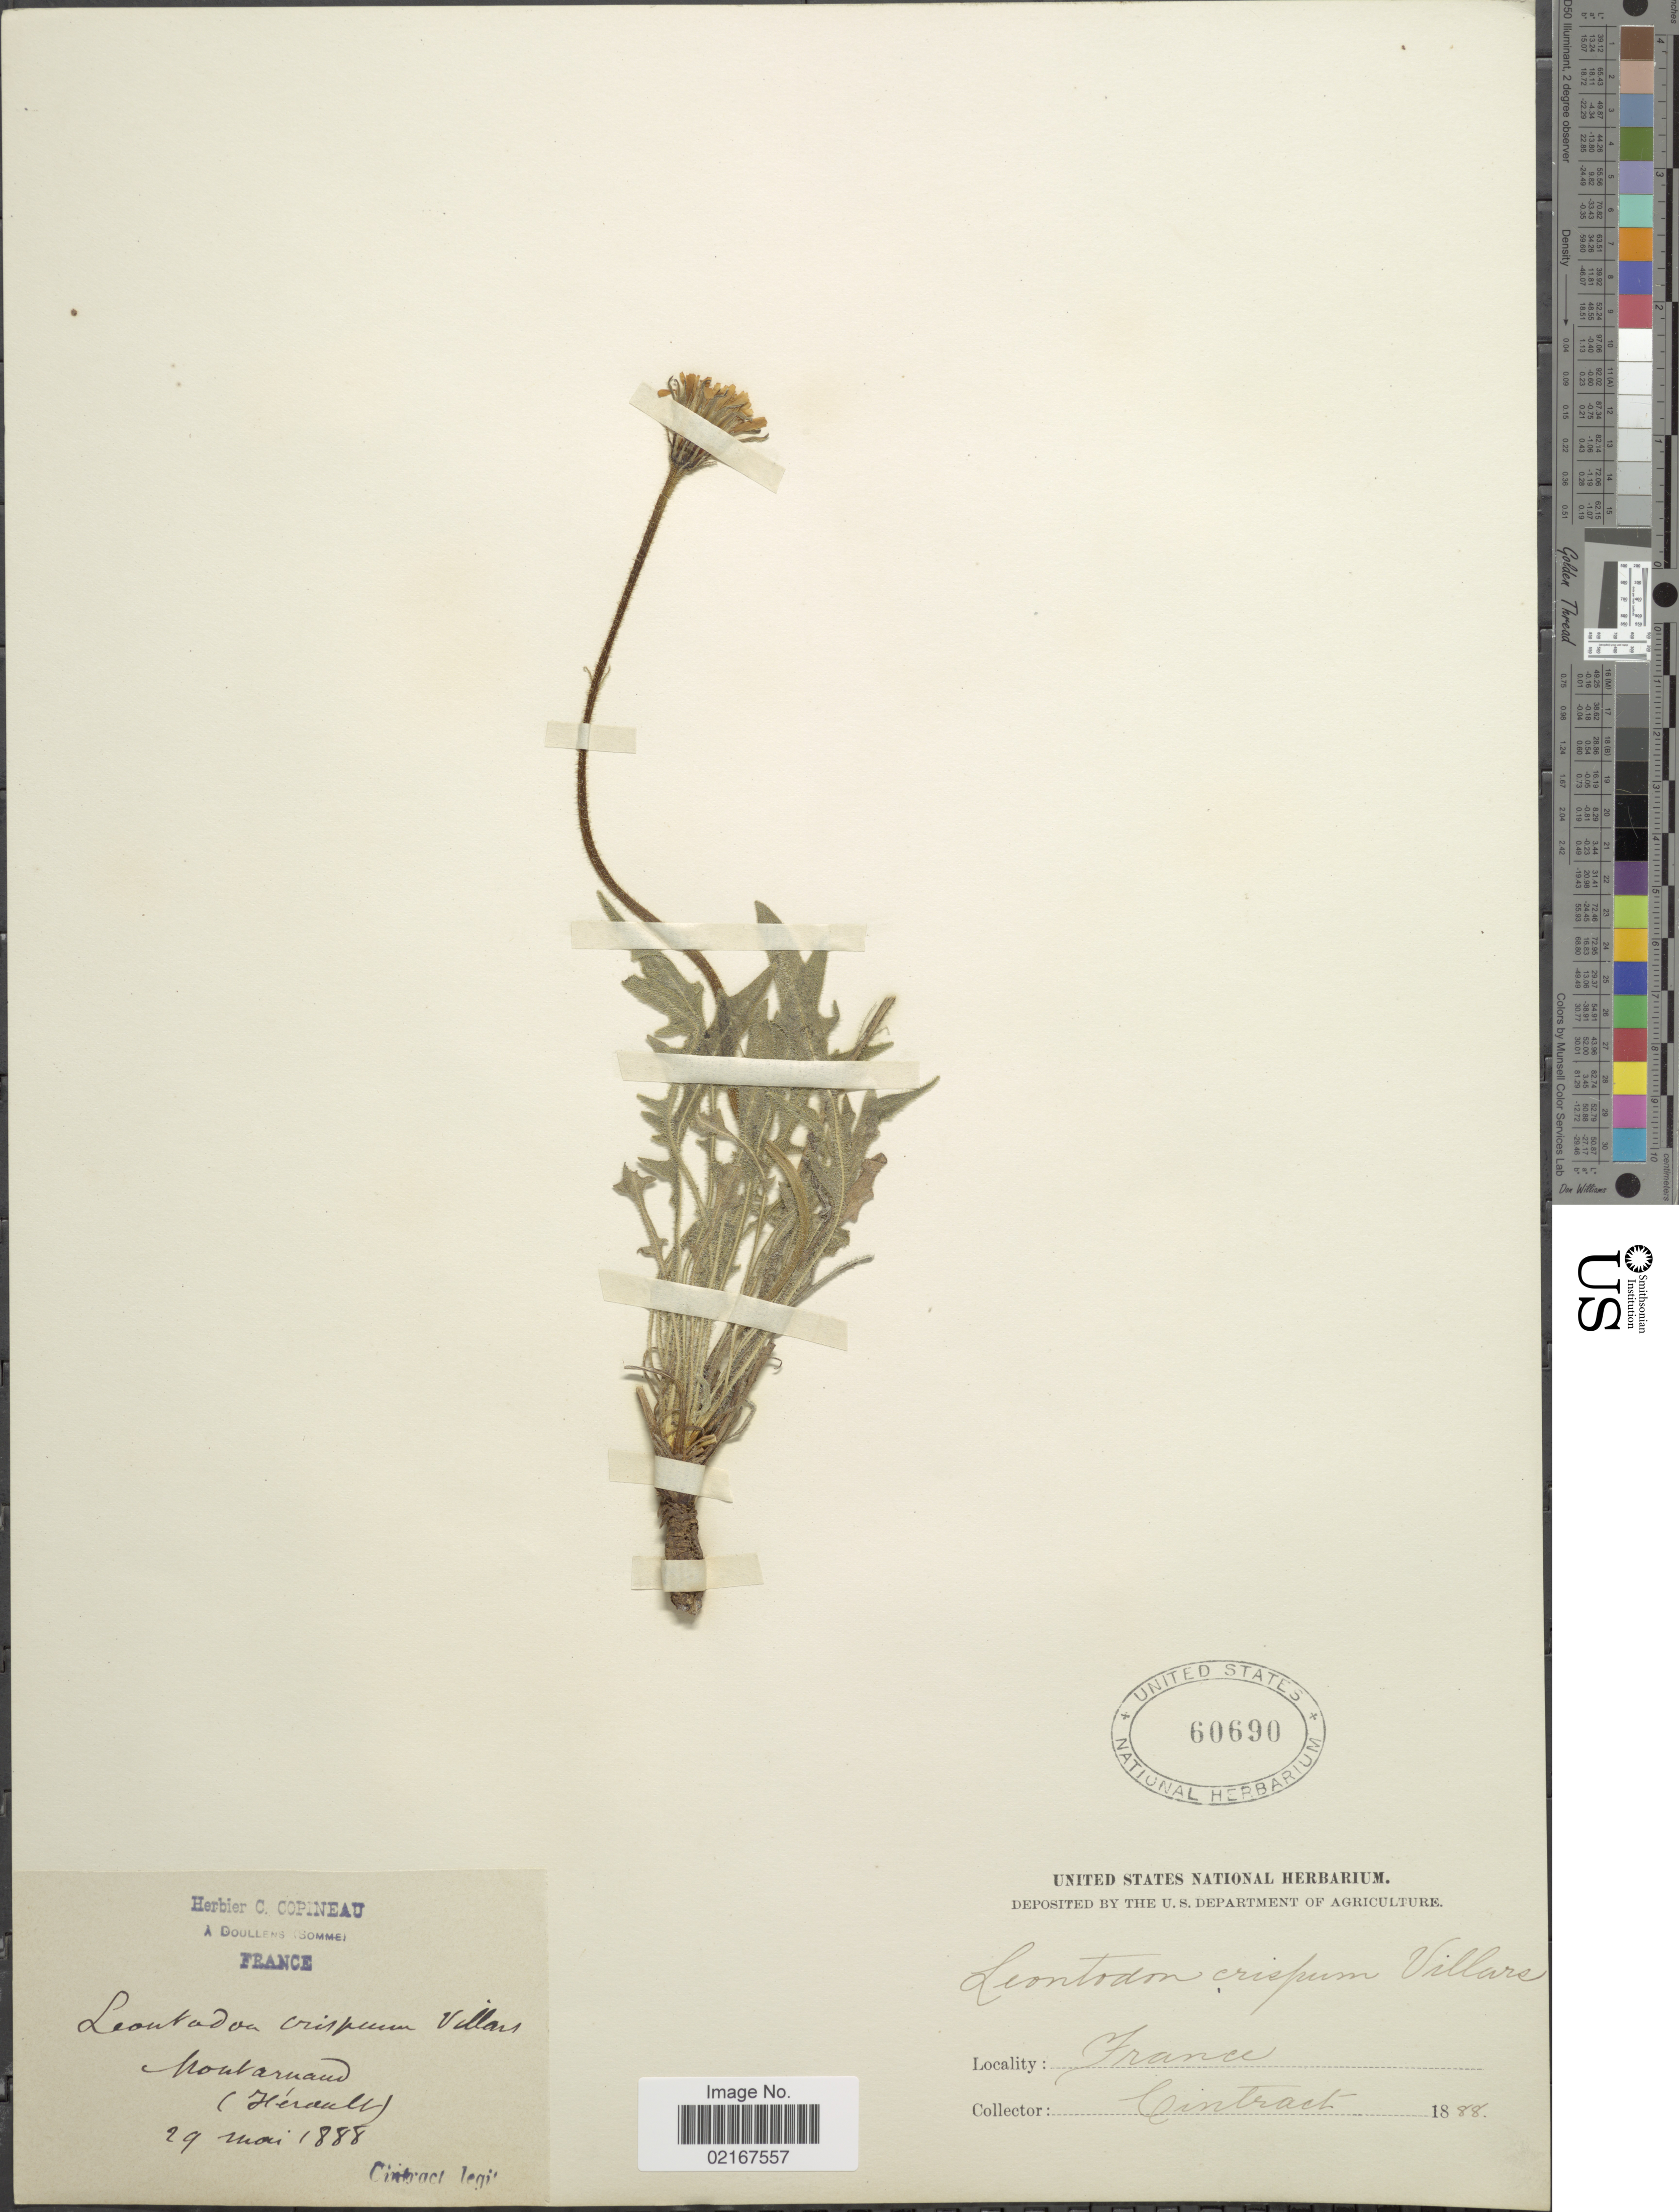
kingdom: Plantae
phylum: Tracheophyta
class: Magnoliopsida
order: Asterales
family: Asteraceae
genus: Leontodon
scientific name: Leontodon crispus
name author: Vill.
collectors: Cintract, --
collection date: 1888-05-29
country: France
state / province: Occitanie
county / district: Hérault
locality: Montarnaud (Hérault)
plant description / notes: Corrected "Montarnand (Herault)" to "Montarnaud (Hérault)."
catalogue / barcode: US 60690